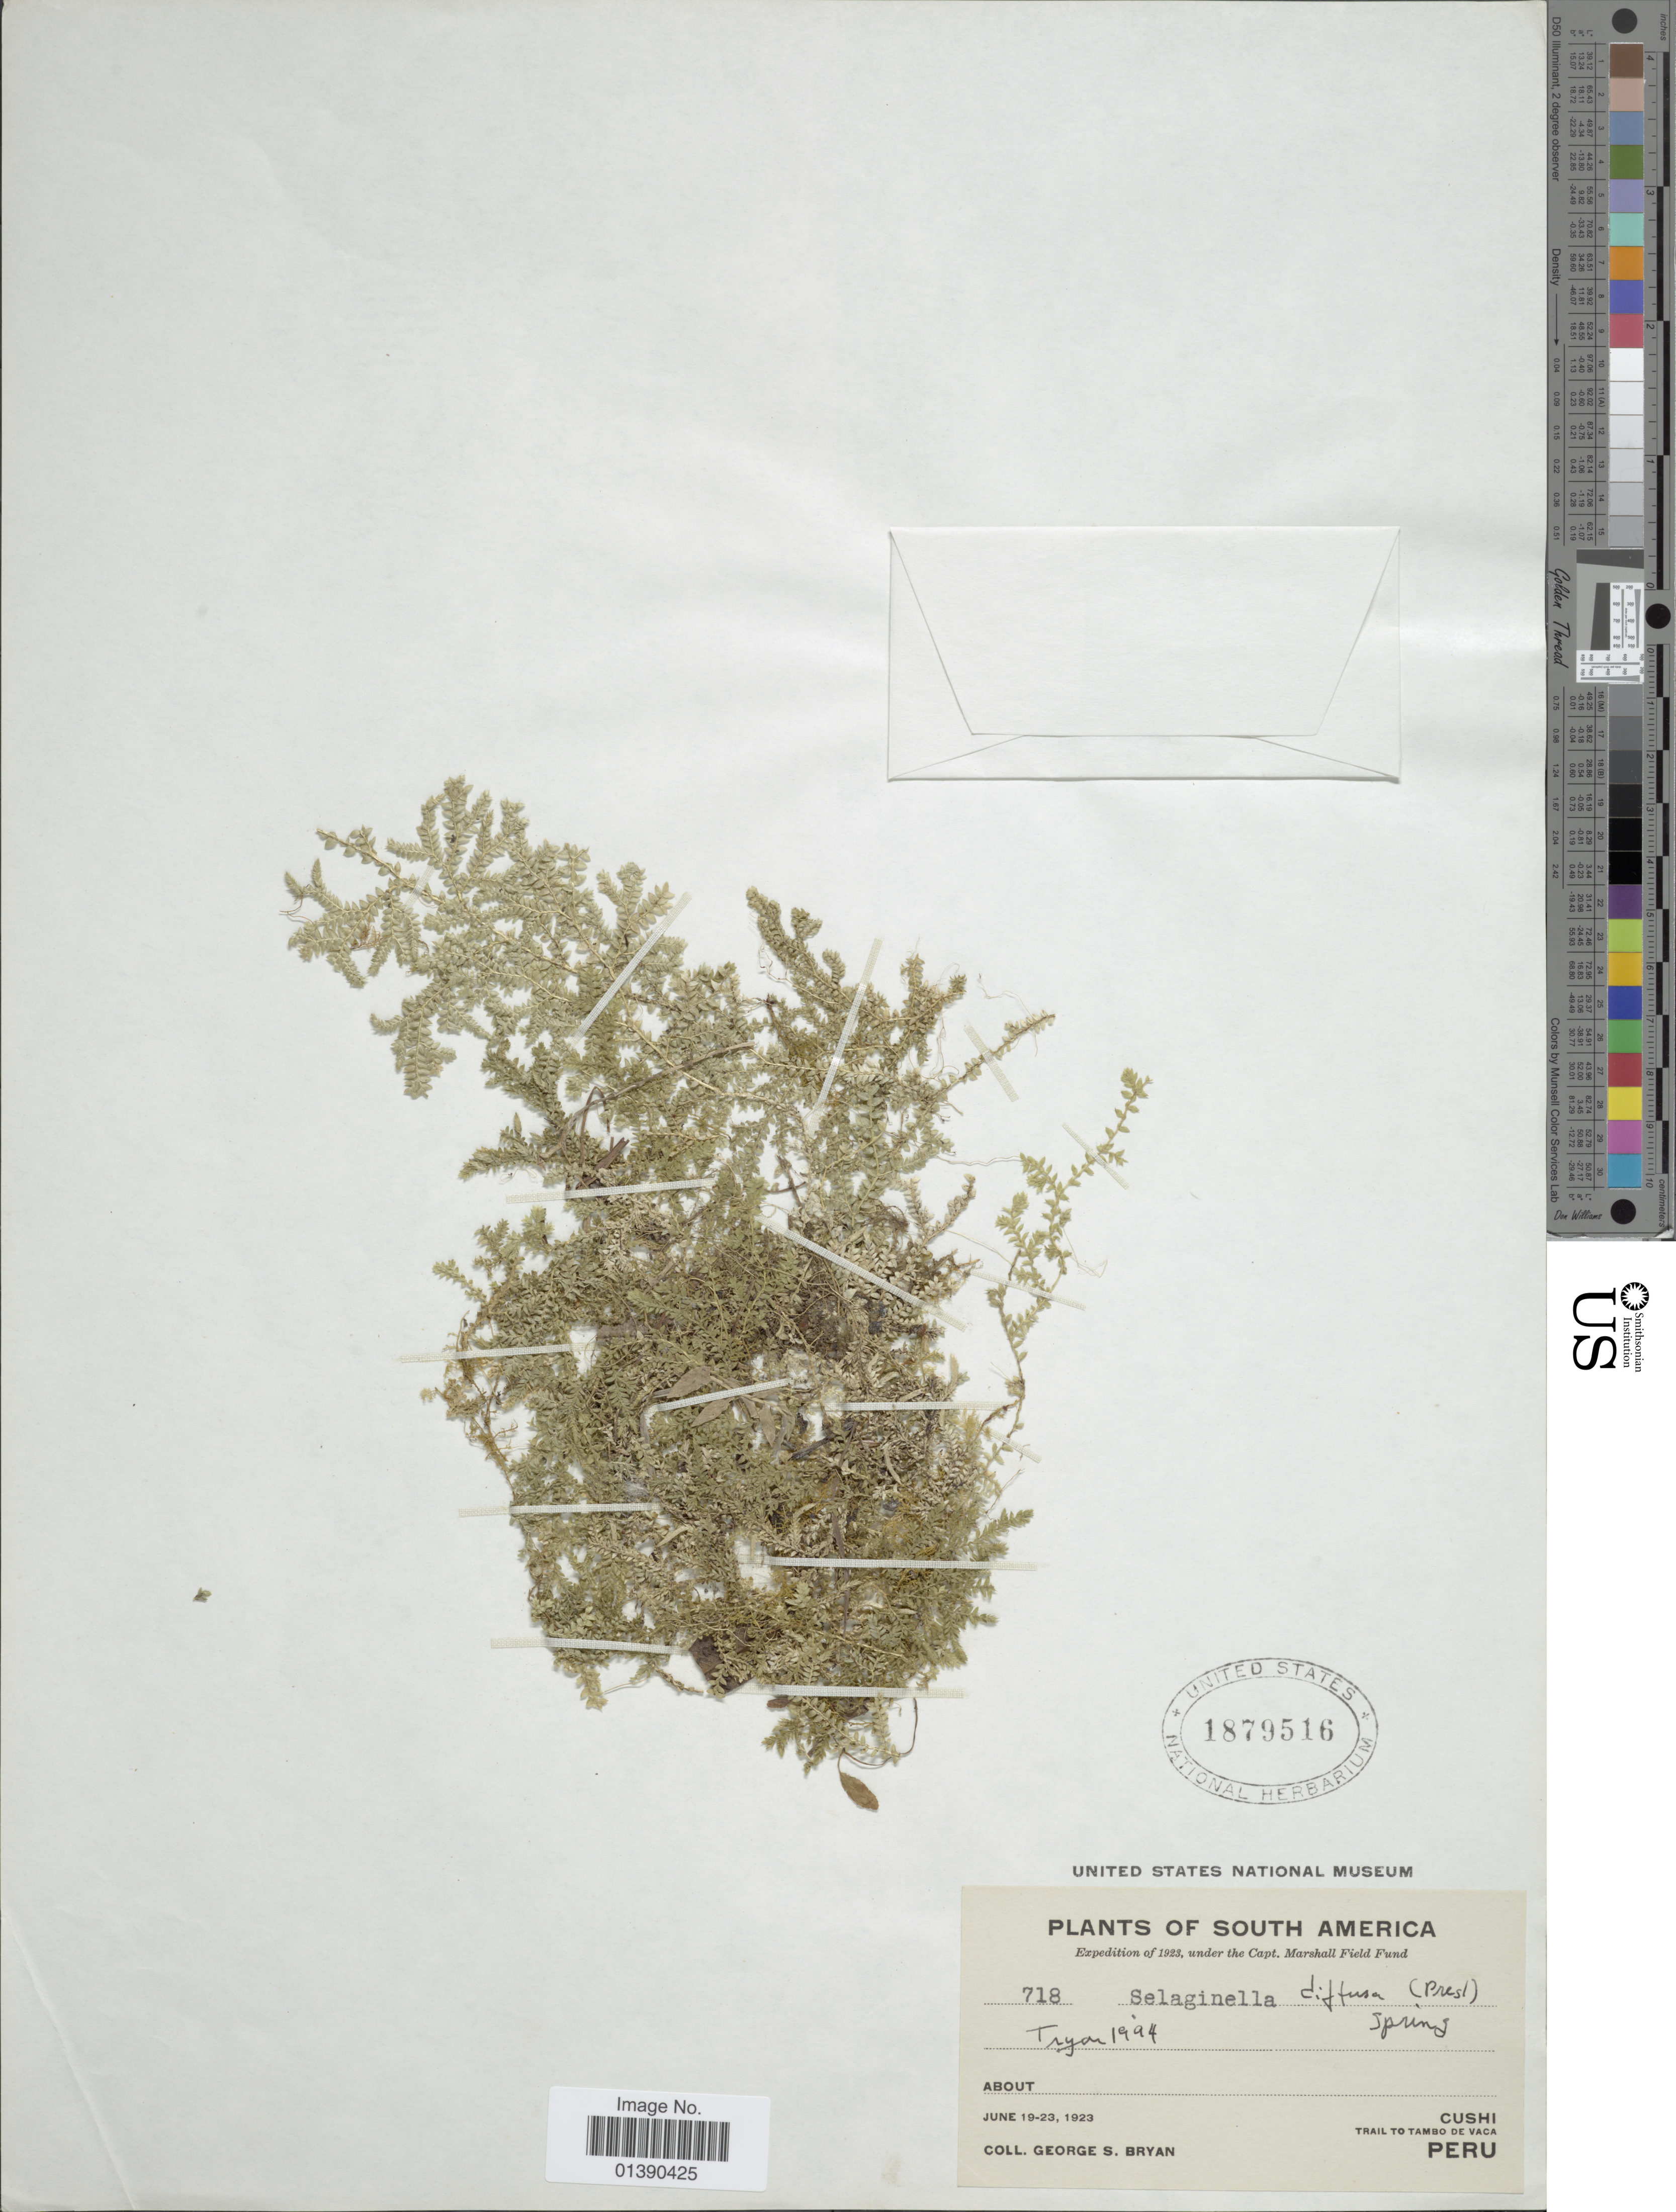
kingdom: Plantae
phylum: Tracheophyta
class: Lycopodiopsida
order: Selaginellales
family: Selaginellaceae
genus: Selaginella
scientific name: Selaginella diffusa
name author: (C. Presl) Spring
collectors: G. S. Bryan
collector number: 718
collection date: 1923-06-19/1923-06-23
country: Peru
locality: South America,Cushi, trail to Tambo de Vaca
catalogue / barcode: US 1879516